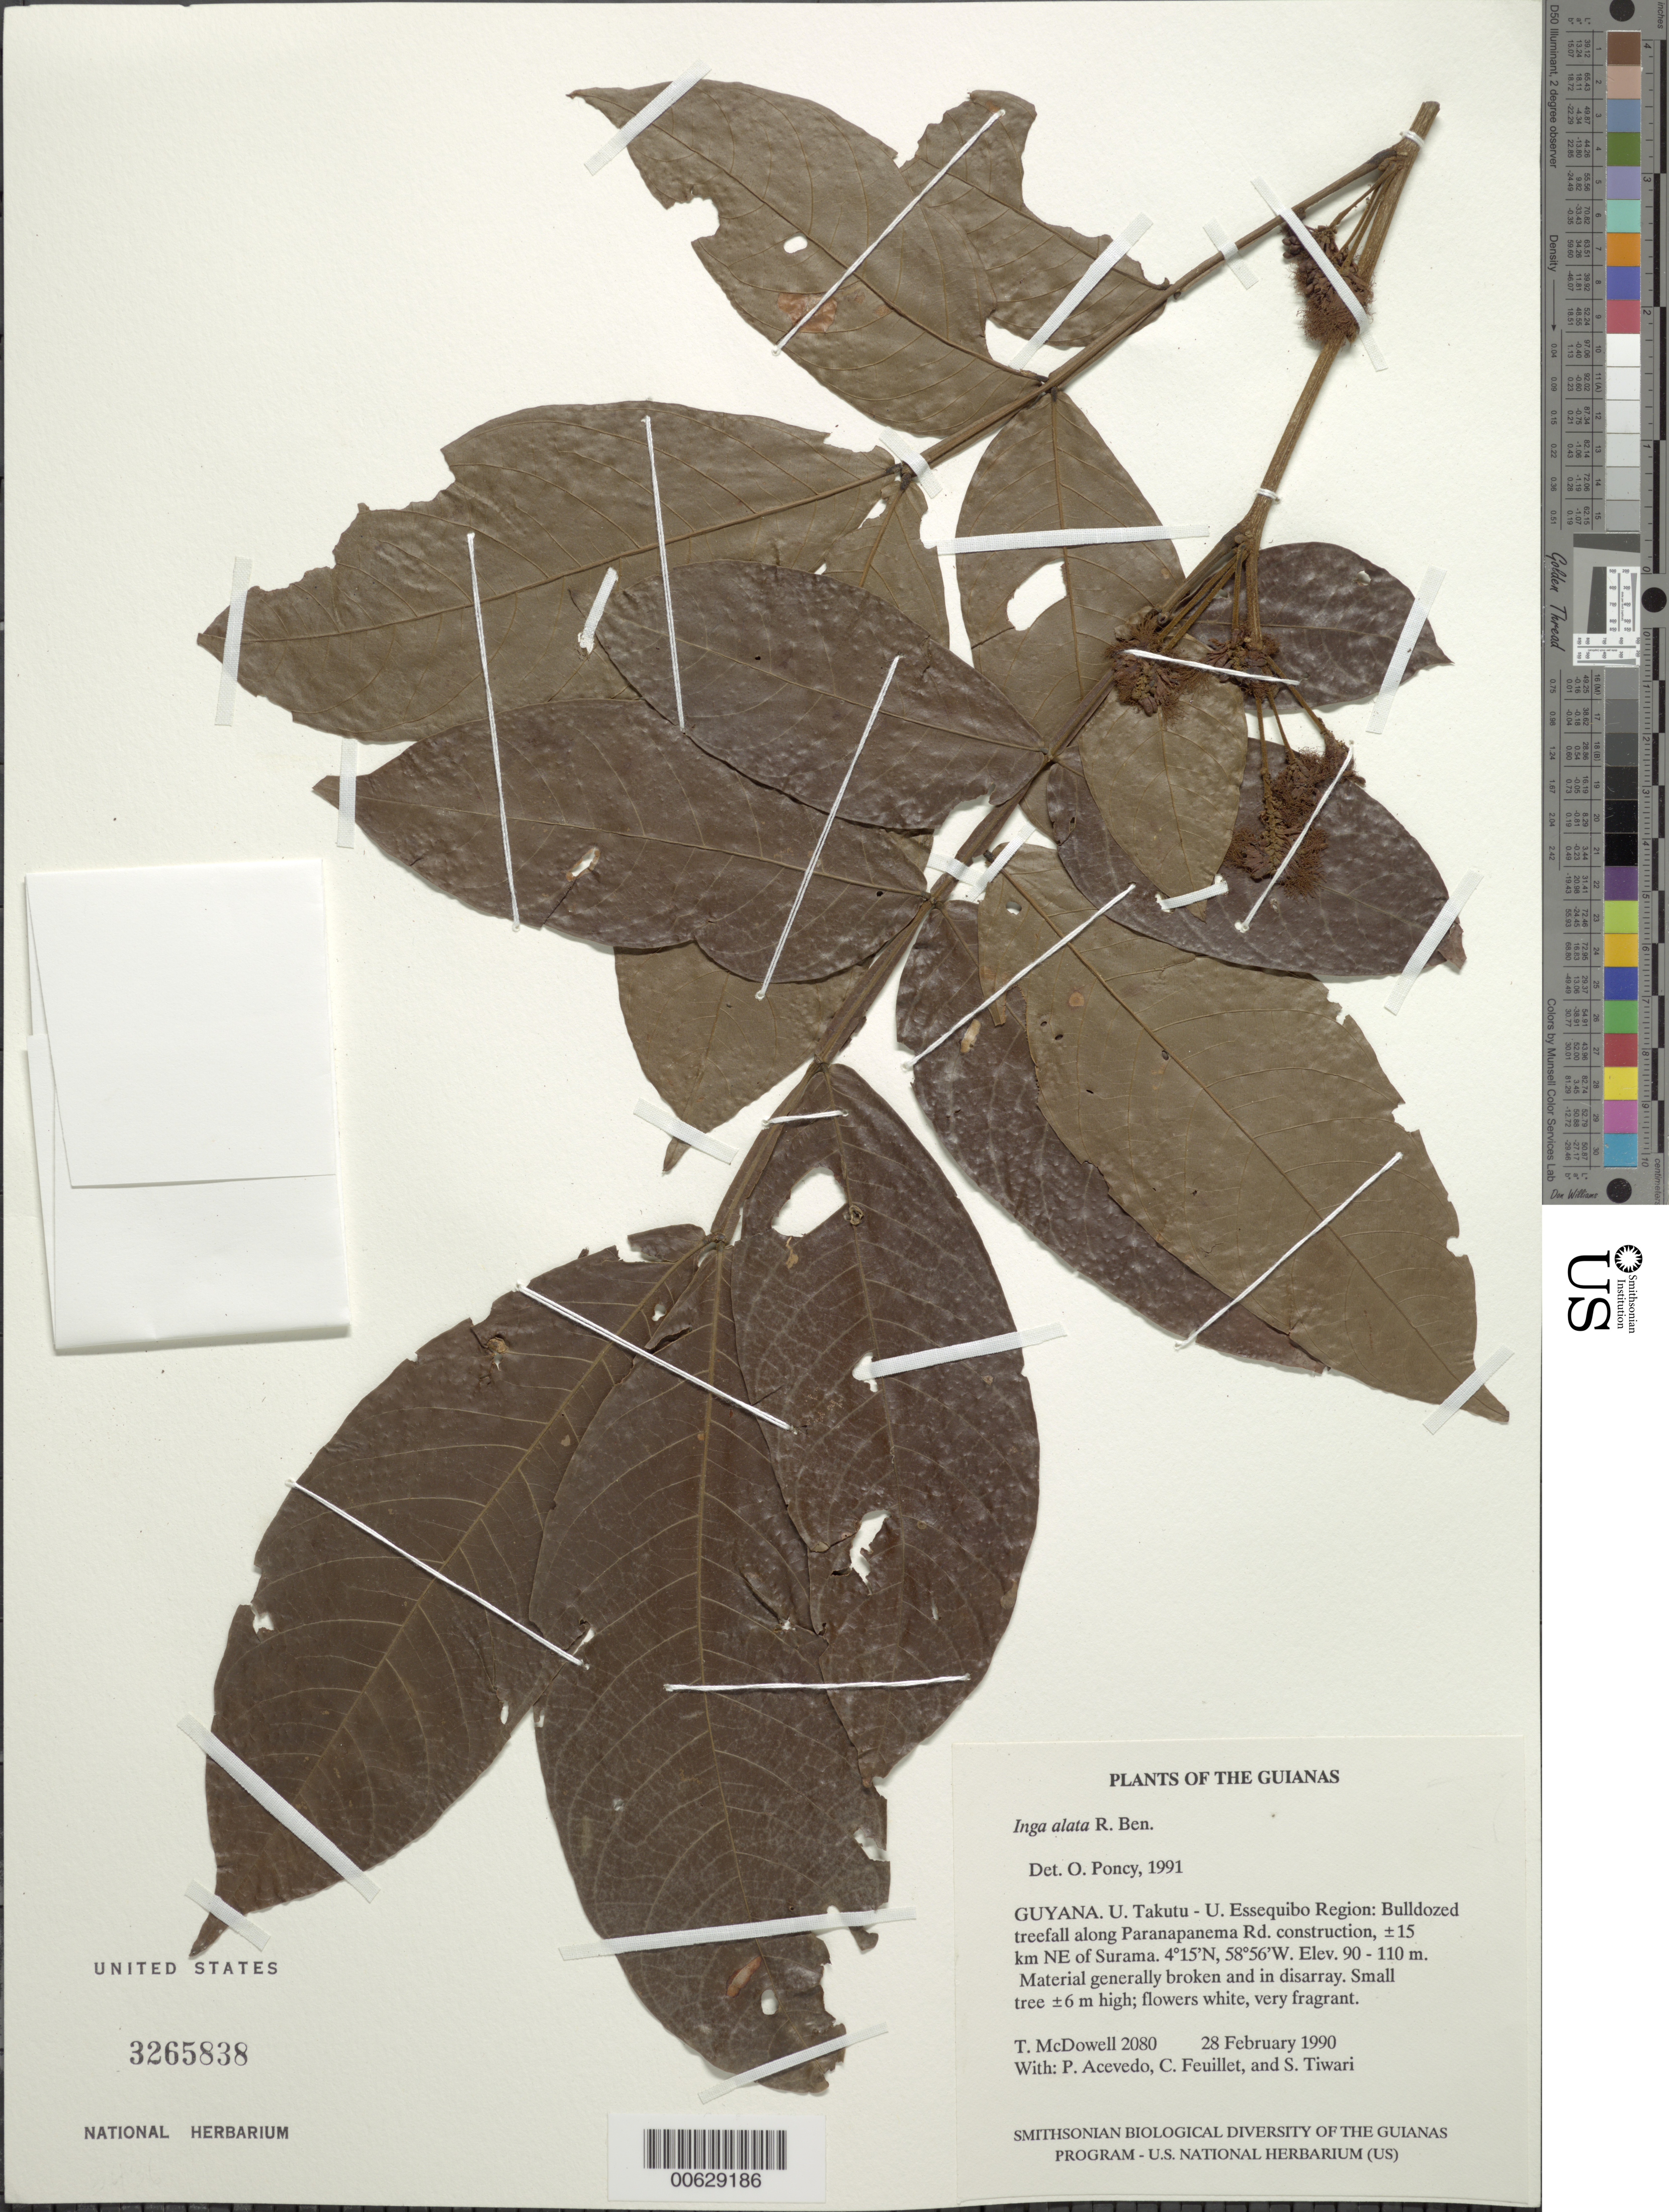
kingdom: Plantae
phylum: Tracheophyta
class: Magnoliopsida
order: Fabales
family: Fabaceae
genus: Inga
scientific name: Inga alata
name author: Benoist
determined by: Poncy, O.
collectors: T. McDowell, P. Acevedo-Rodr., C. Feuillet & S. Tiwari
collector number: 2080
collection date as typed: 28 February 1990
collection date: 1990-02-28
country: Guyana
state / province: Potaro-Siparuni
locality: Along Paranapanema Rd. construction, ±15 km NE of Surama. Iwokrama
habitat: Bulldozed treefall. Material generally broken and in disarray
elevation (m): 90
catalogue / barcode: US 3265838